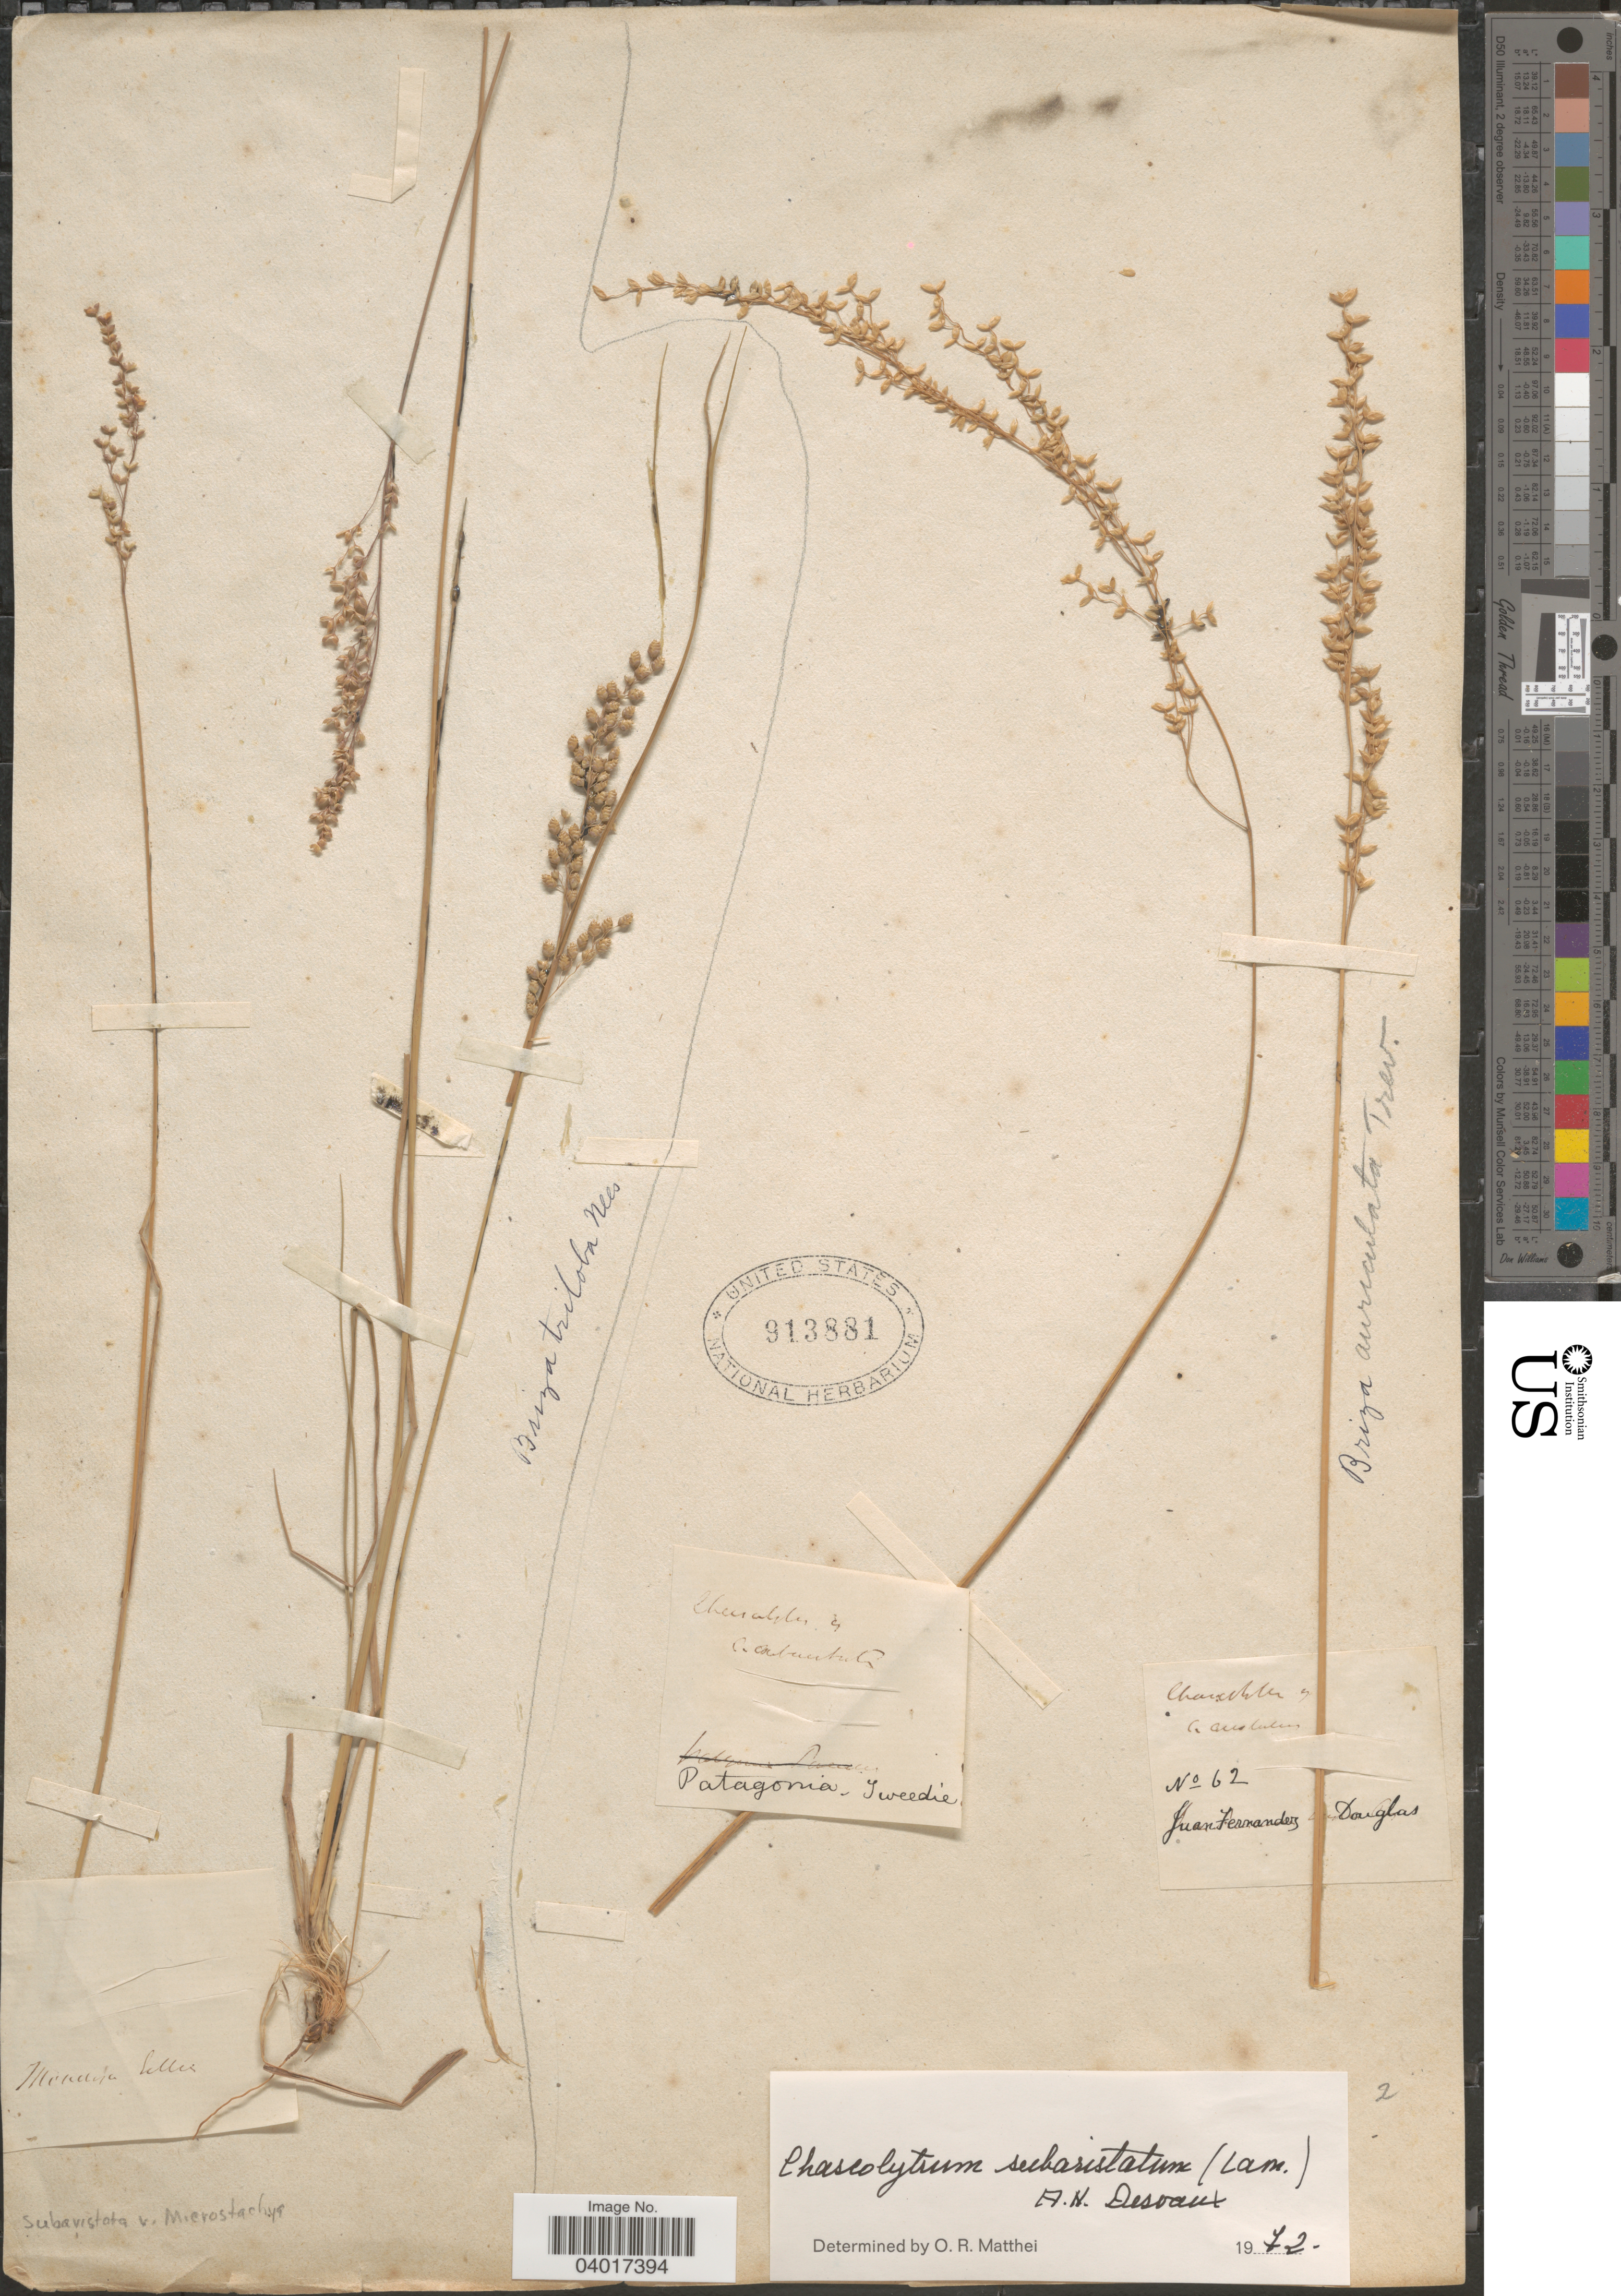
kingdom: Plantae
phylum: Tracheophyta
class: Liliopsida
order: Poales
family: Poaceae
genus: Chascolytrum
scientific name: Chascolytrum subaristatum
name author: (Lam.) Desv.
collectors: -- Tweedie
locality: Patagonia.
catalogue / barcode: US 913881-2